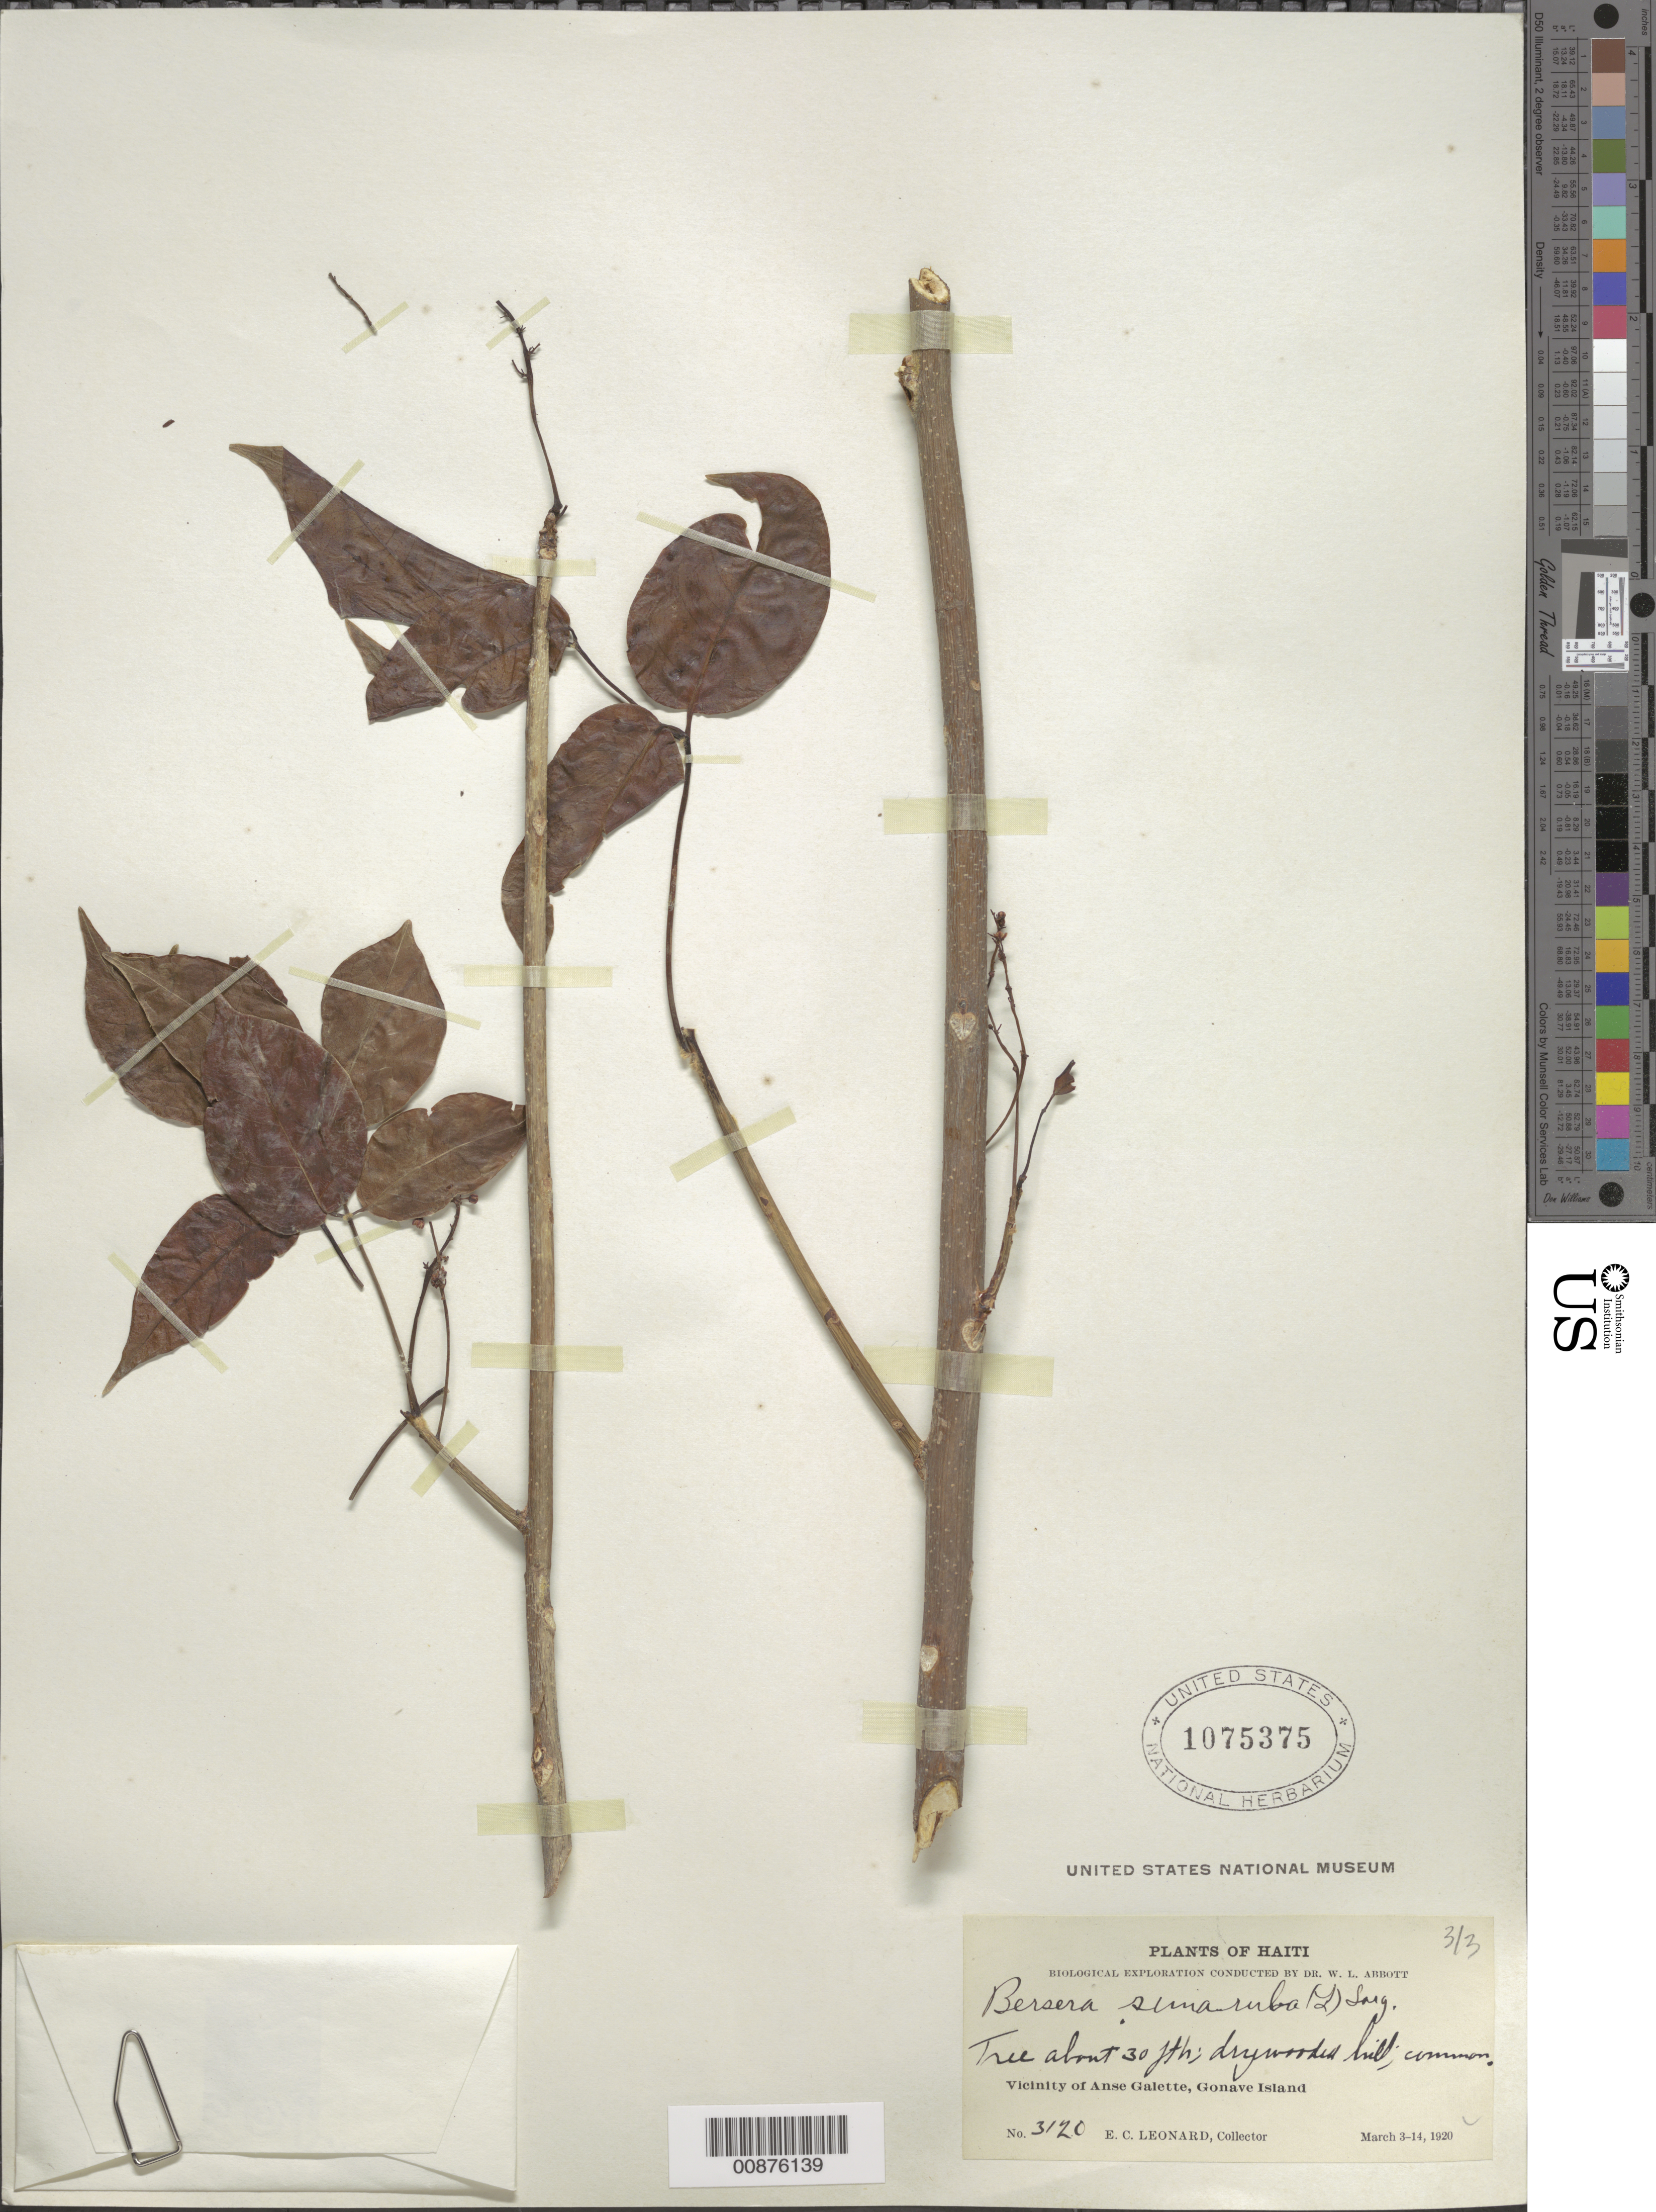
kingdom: Plantae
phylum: Tracheophyta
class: Magnoliopsida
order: Sapindales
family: Burseraceae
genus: Bursera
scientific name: Bursera simaruba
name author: (L.) Sarg.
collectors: E. C. Leonard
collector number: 3120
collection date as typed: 03 Mar 1920 to 14 Mar 1920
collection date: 1920-03-03/1920-03-14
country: Haiti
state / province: Ouest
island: Île de la Gonâve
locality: Vicinity of Anse Galette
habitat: Arid wooded slopes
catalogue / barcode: US 1075375